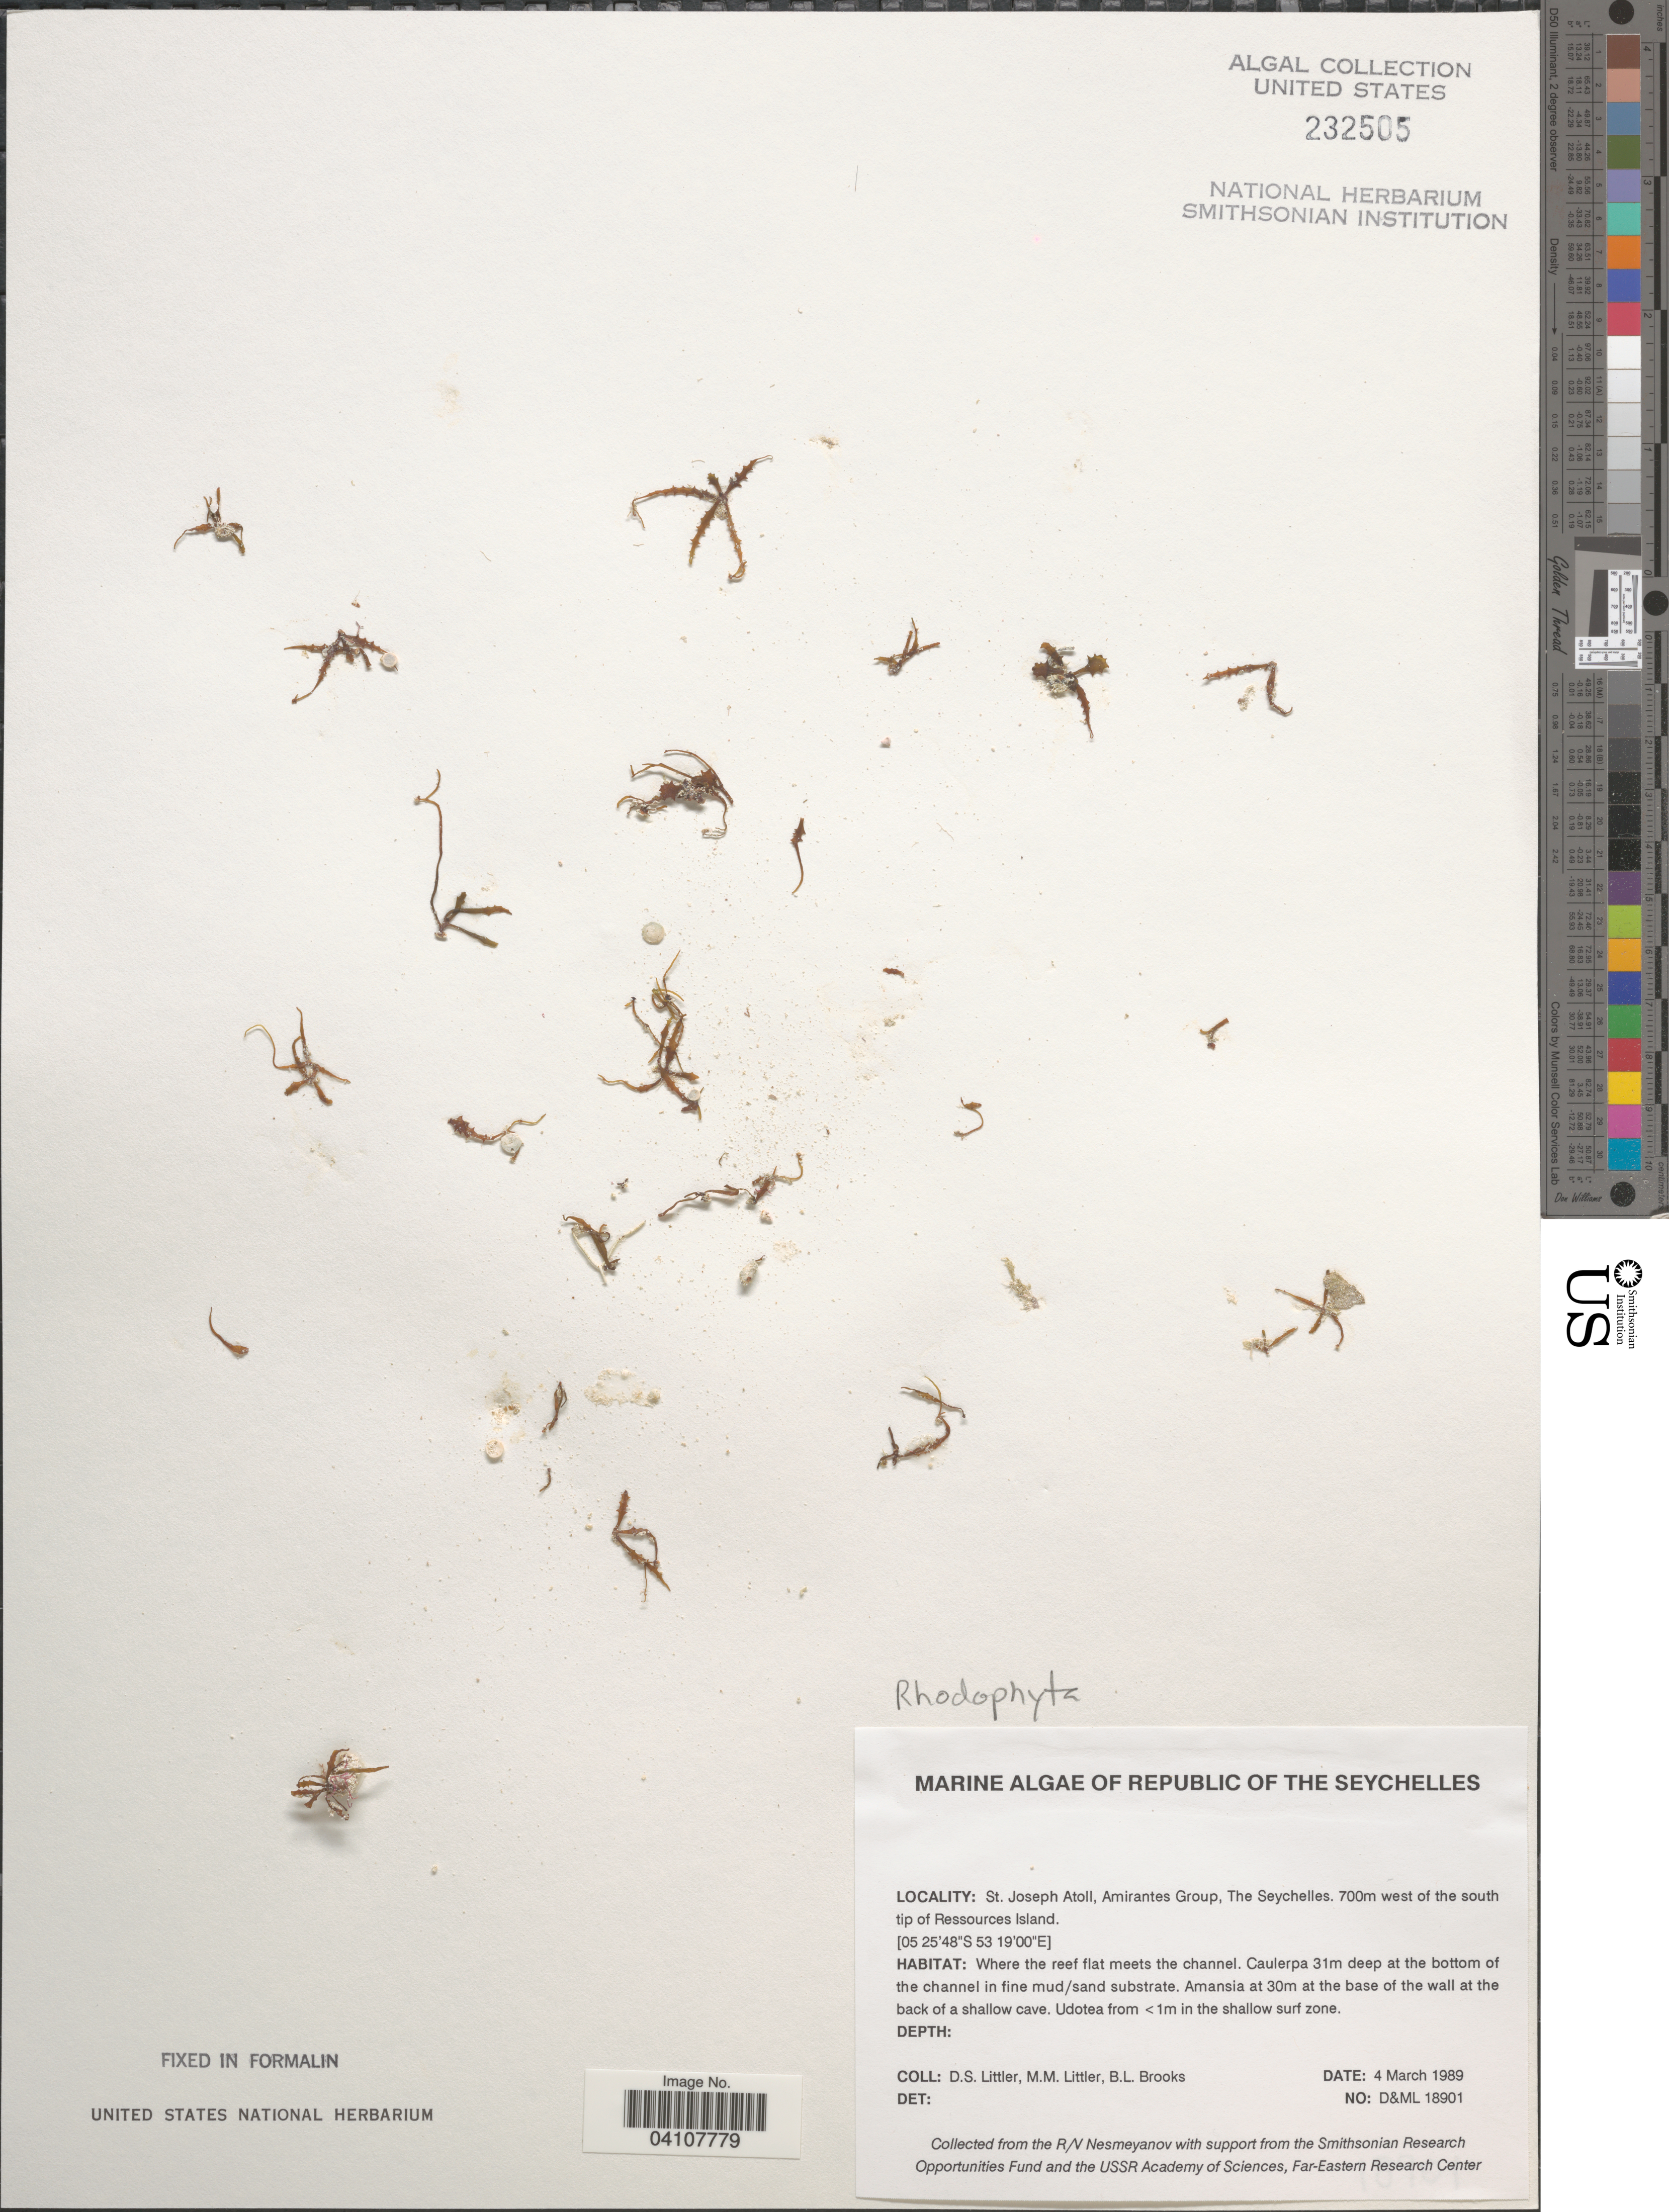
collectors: D. S. Littler & B. Brooks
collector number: D&ML18901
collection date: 1989-03-04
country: Seychelles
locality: Republic of the Seychelles. St. Joseph Atoll, Amirantes Group. 700m west of the south tip of Ressources Island.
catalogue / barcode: US 232505